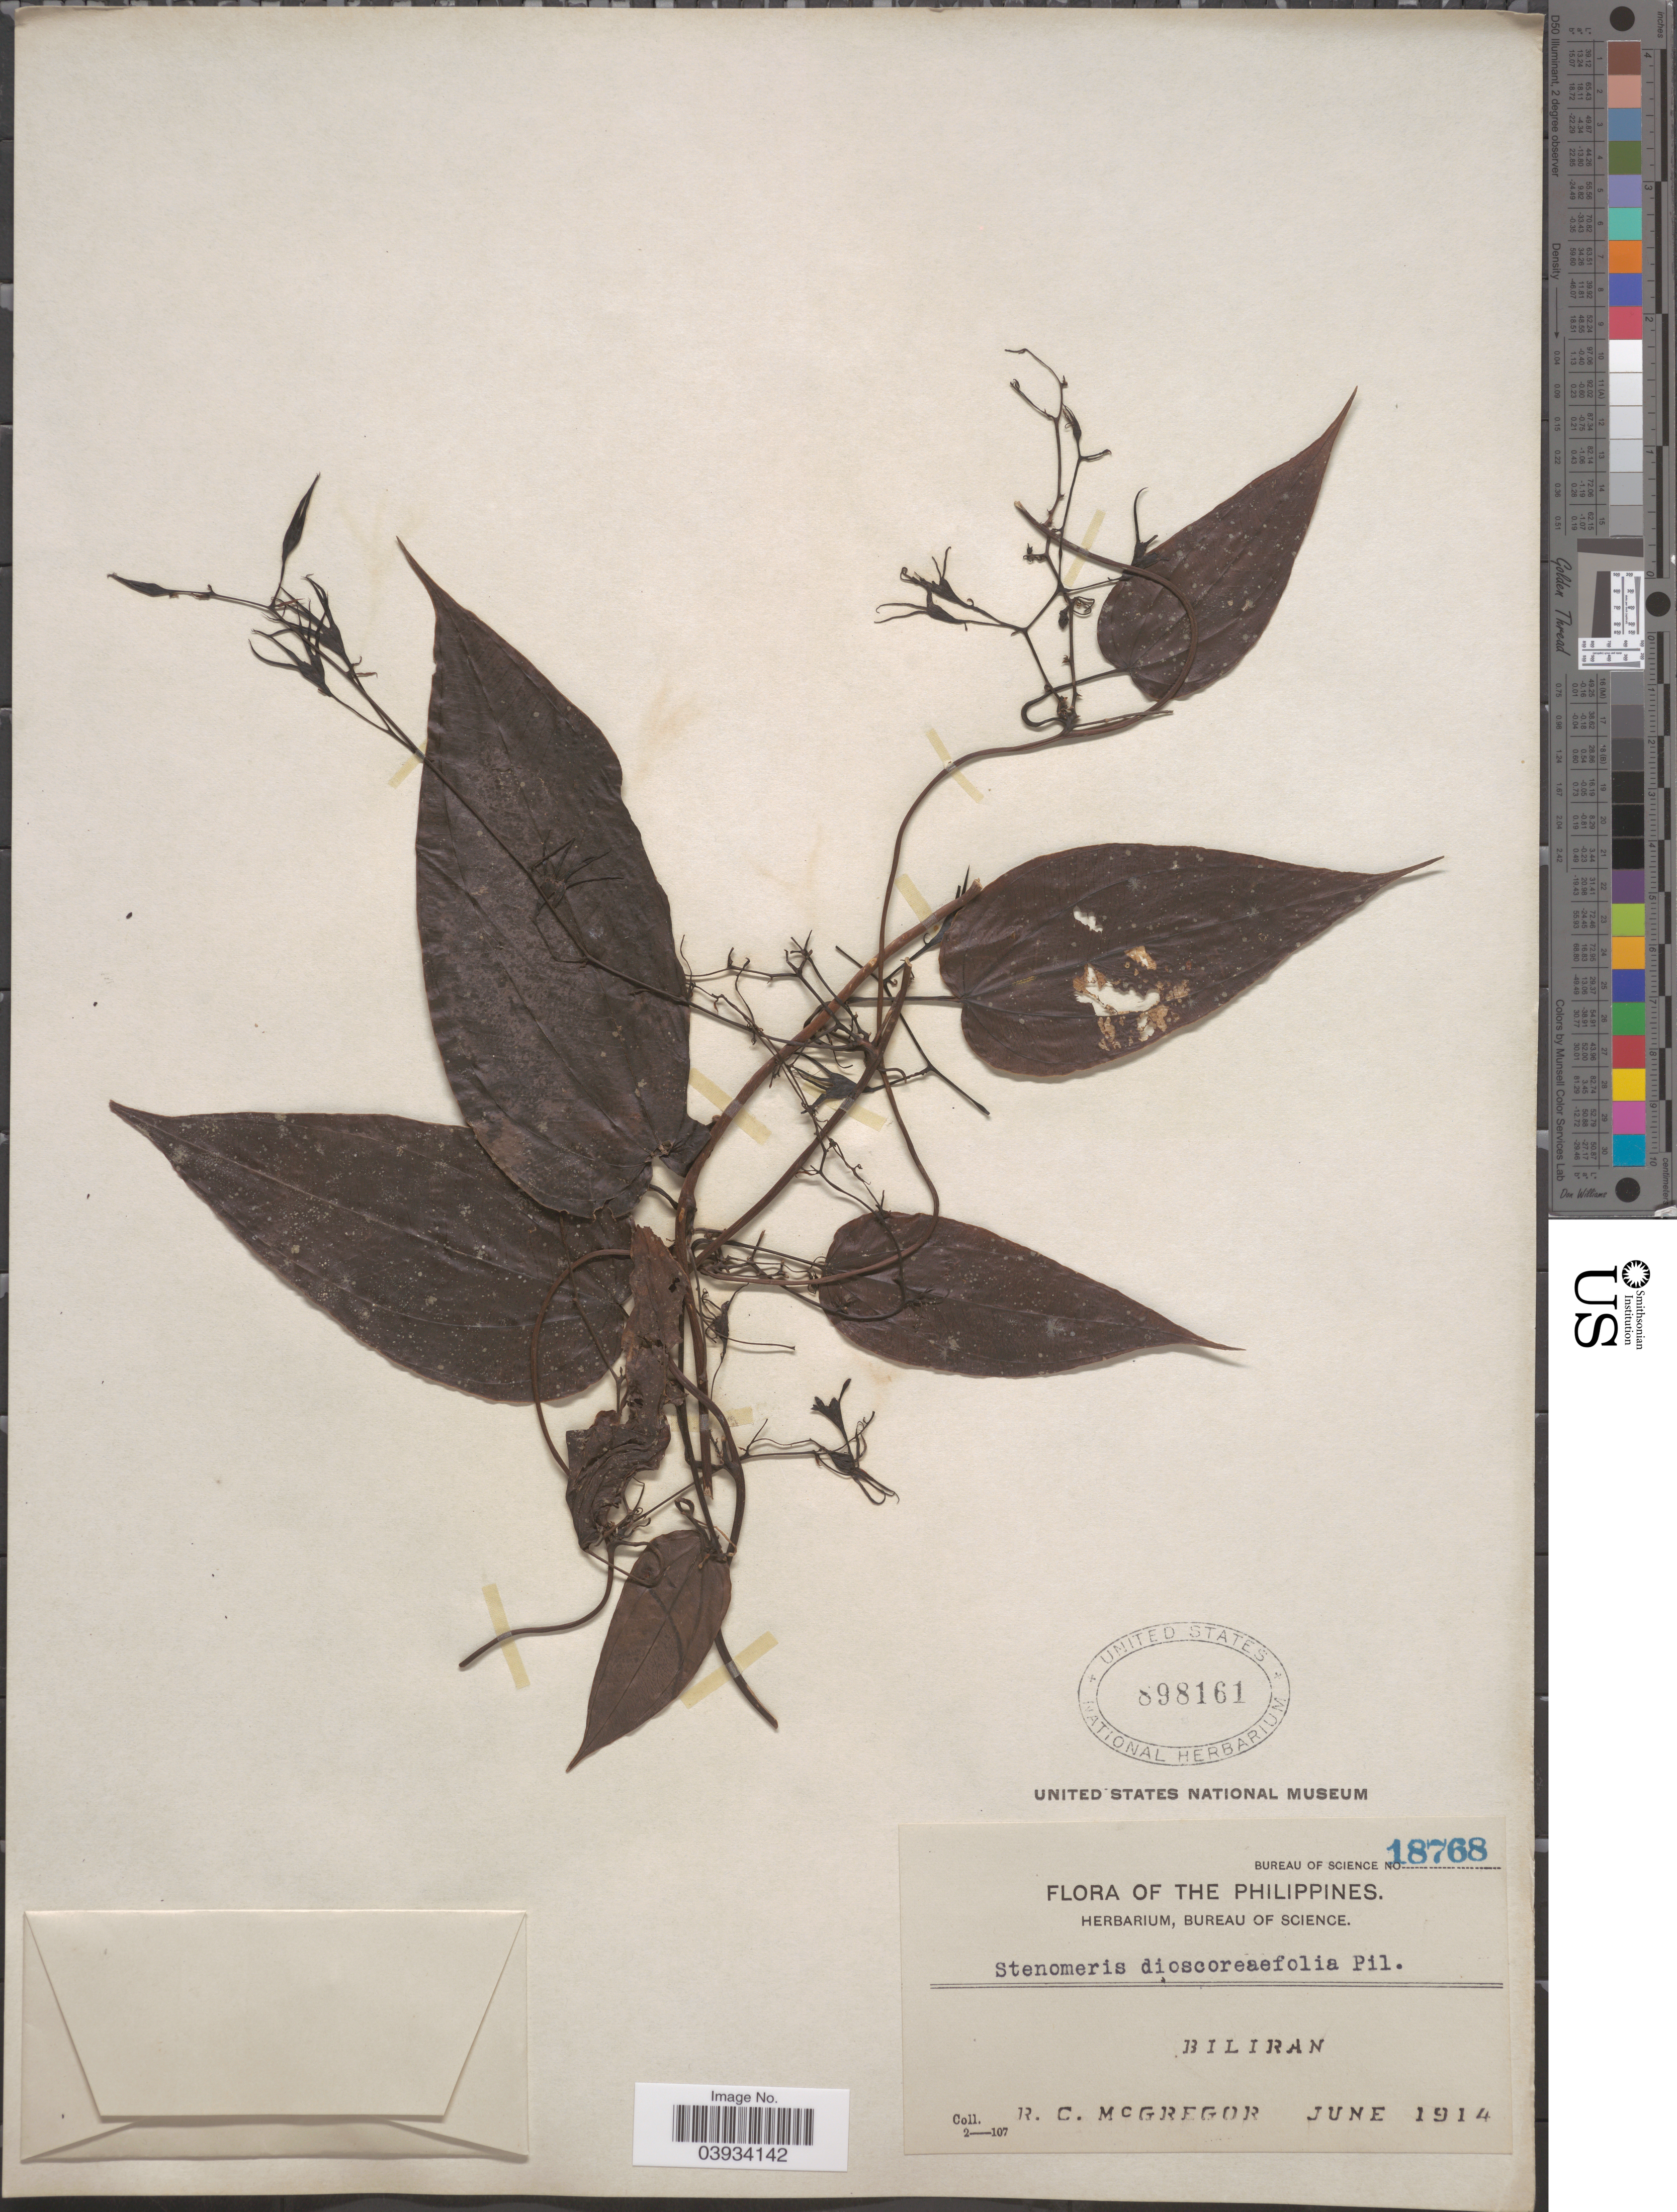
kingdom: Plantae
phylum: Tracheophyta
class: Liliopsida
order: Dioscoreales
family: Dioscoreaceae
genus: Stenomeris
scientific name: Stenomeris dioscoreifolia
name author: Planch.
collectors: R. C. McGregor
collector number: Bureau of Science 18768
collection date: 1914-06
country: Philippines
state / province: Eastern Visayas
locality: Biliran.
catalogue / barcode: US 898161